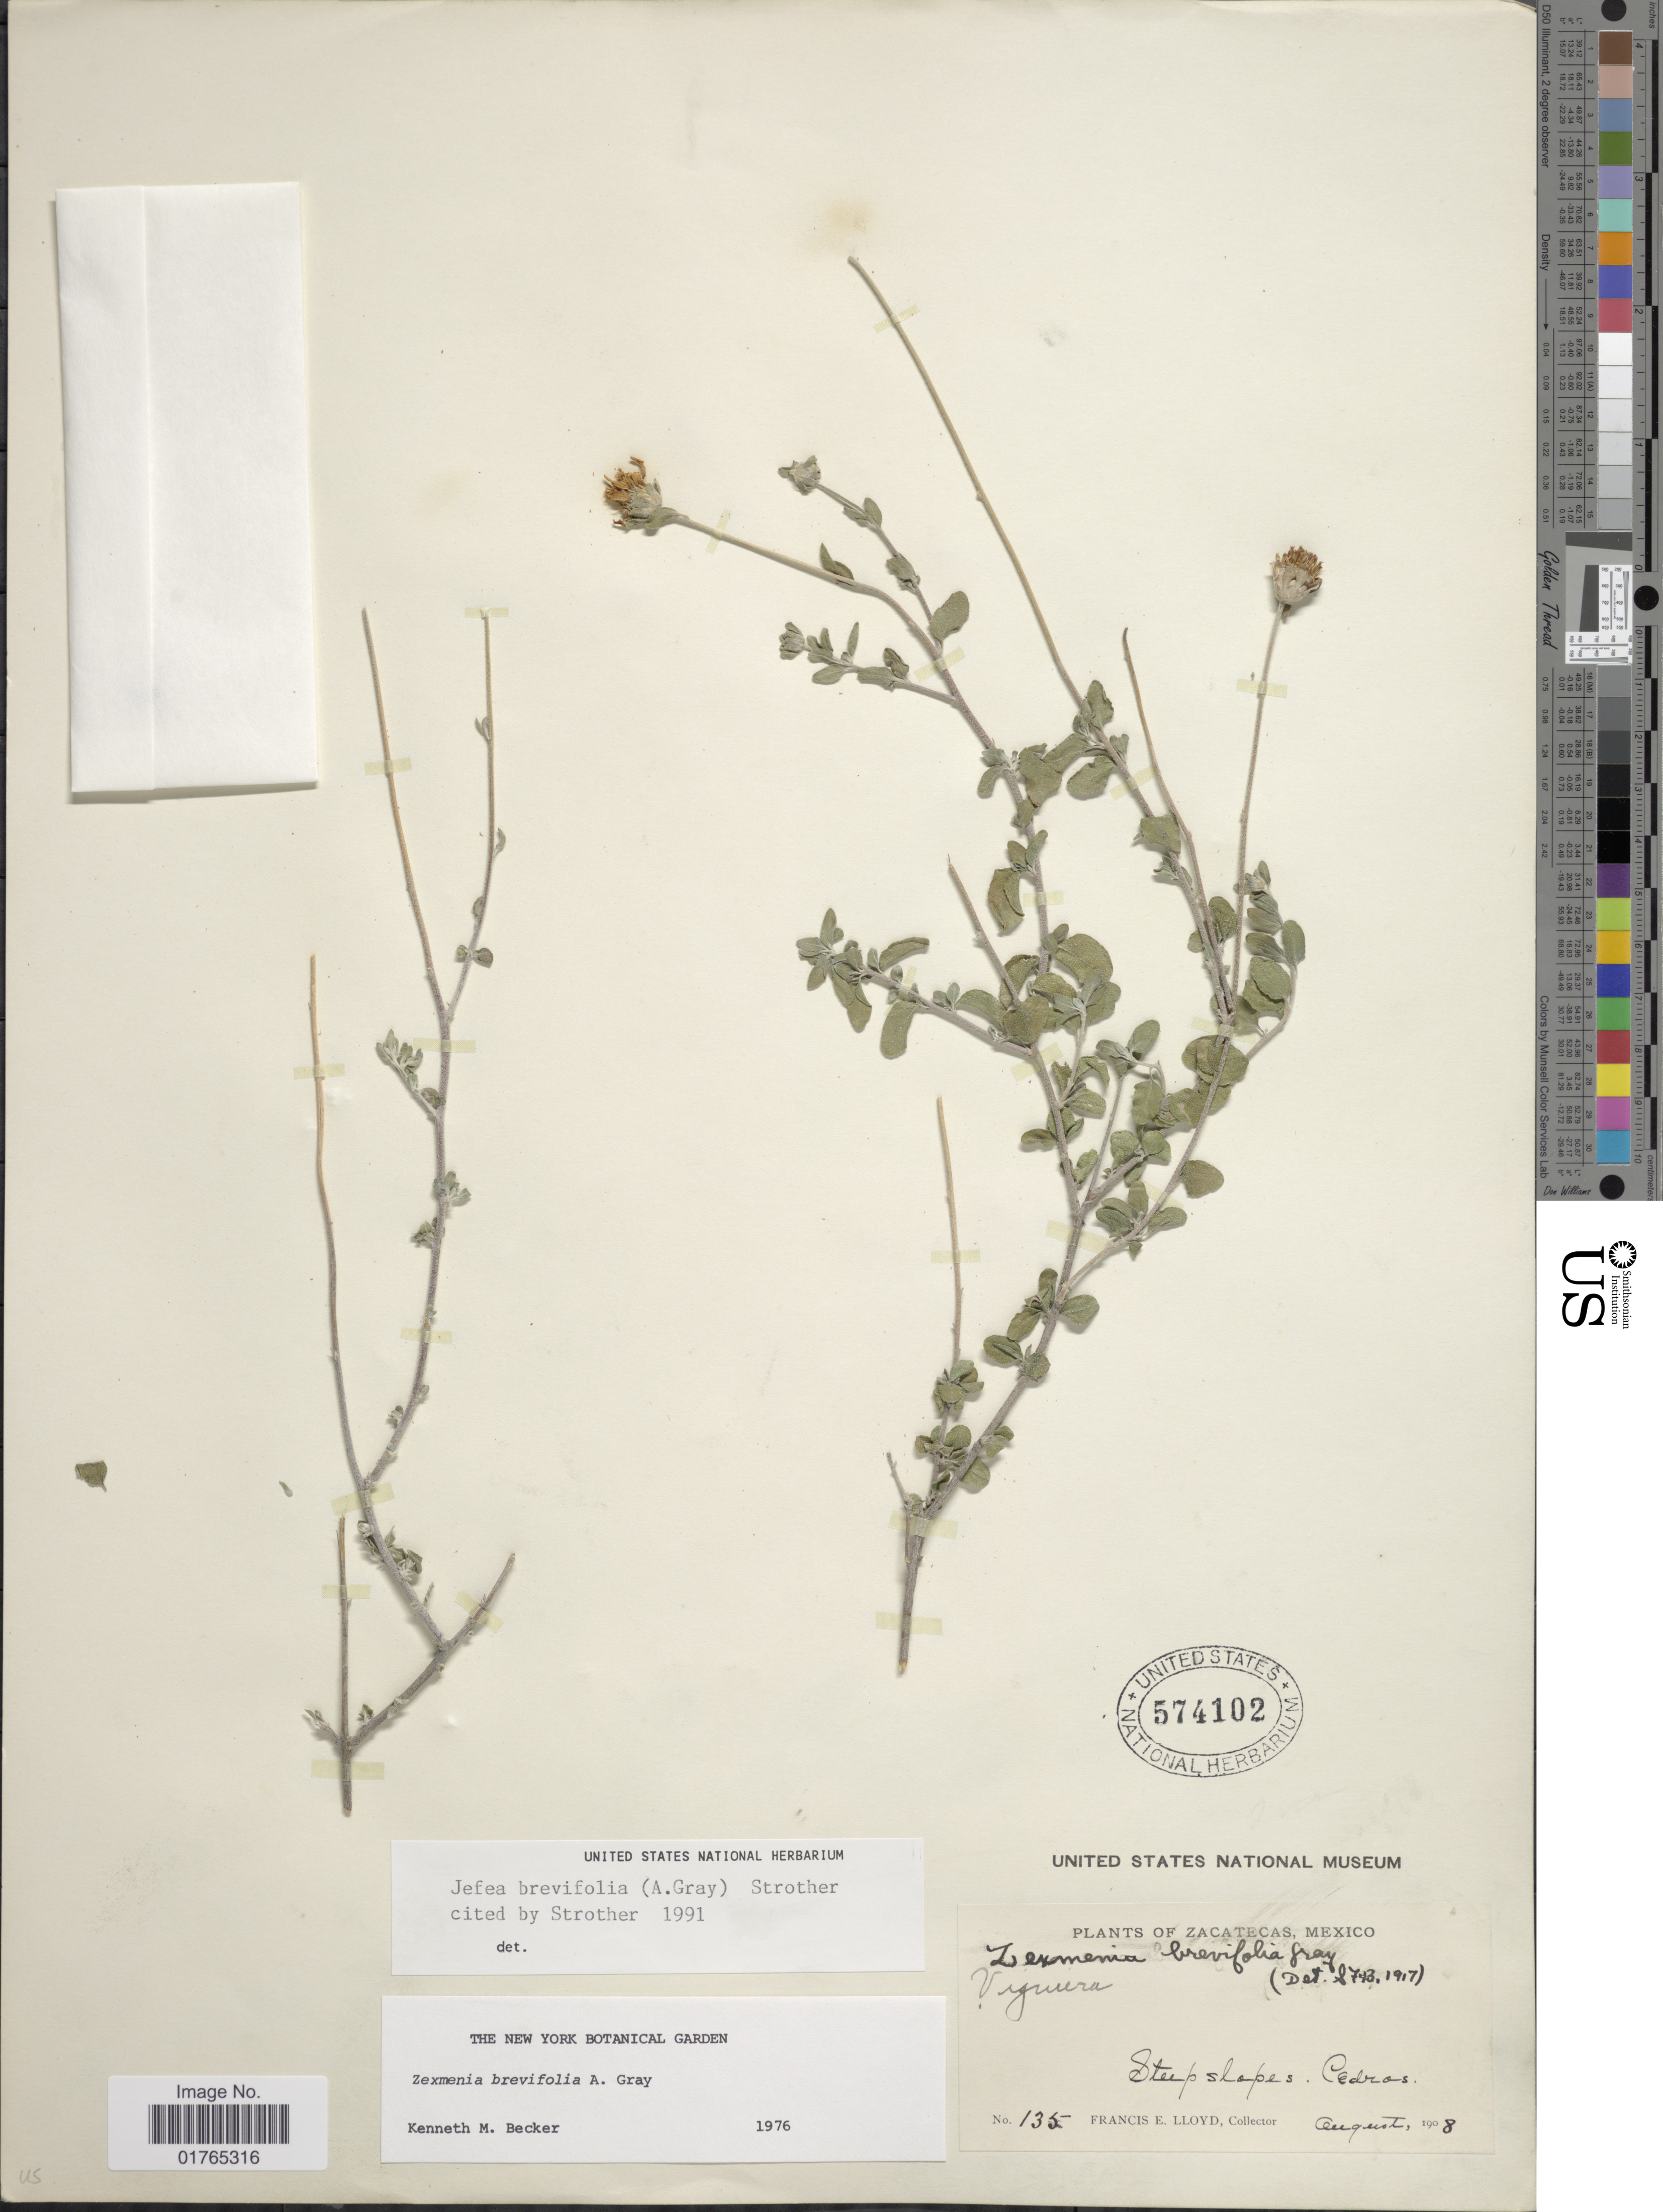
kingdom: Plantae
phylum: Tracheophyta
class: Magnoliopsida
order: Asterales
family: Asteraceae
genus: Jefea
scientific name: Jefea brevifolia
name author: (A. Gray) Strother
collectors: Lloyd, C. E.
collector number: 135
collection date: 1908-08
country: Mexico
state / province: Zacatecas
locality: Steep slopes, Cedras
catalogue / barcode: US 574102